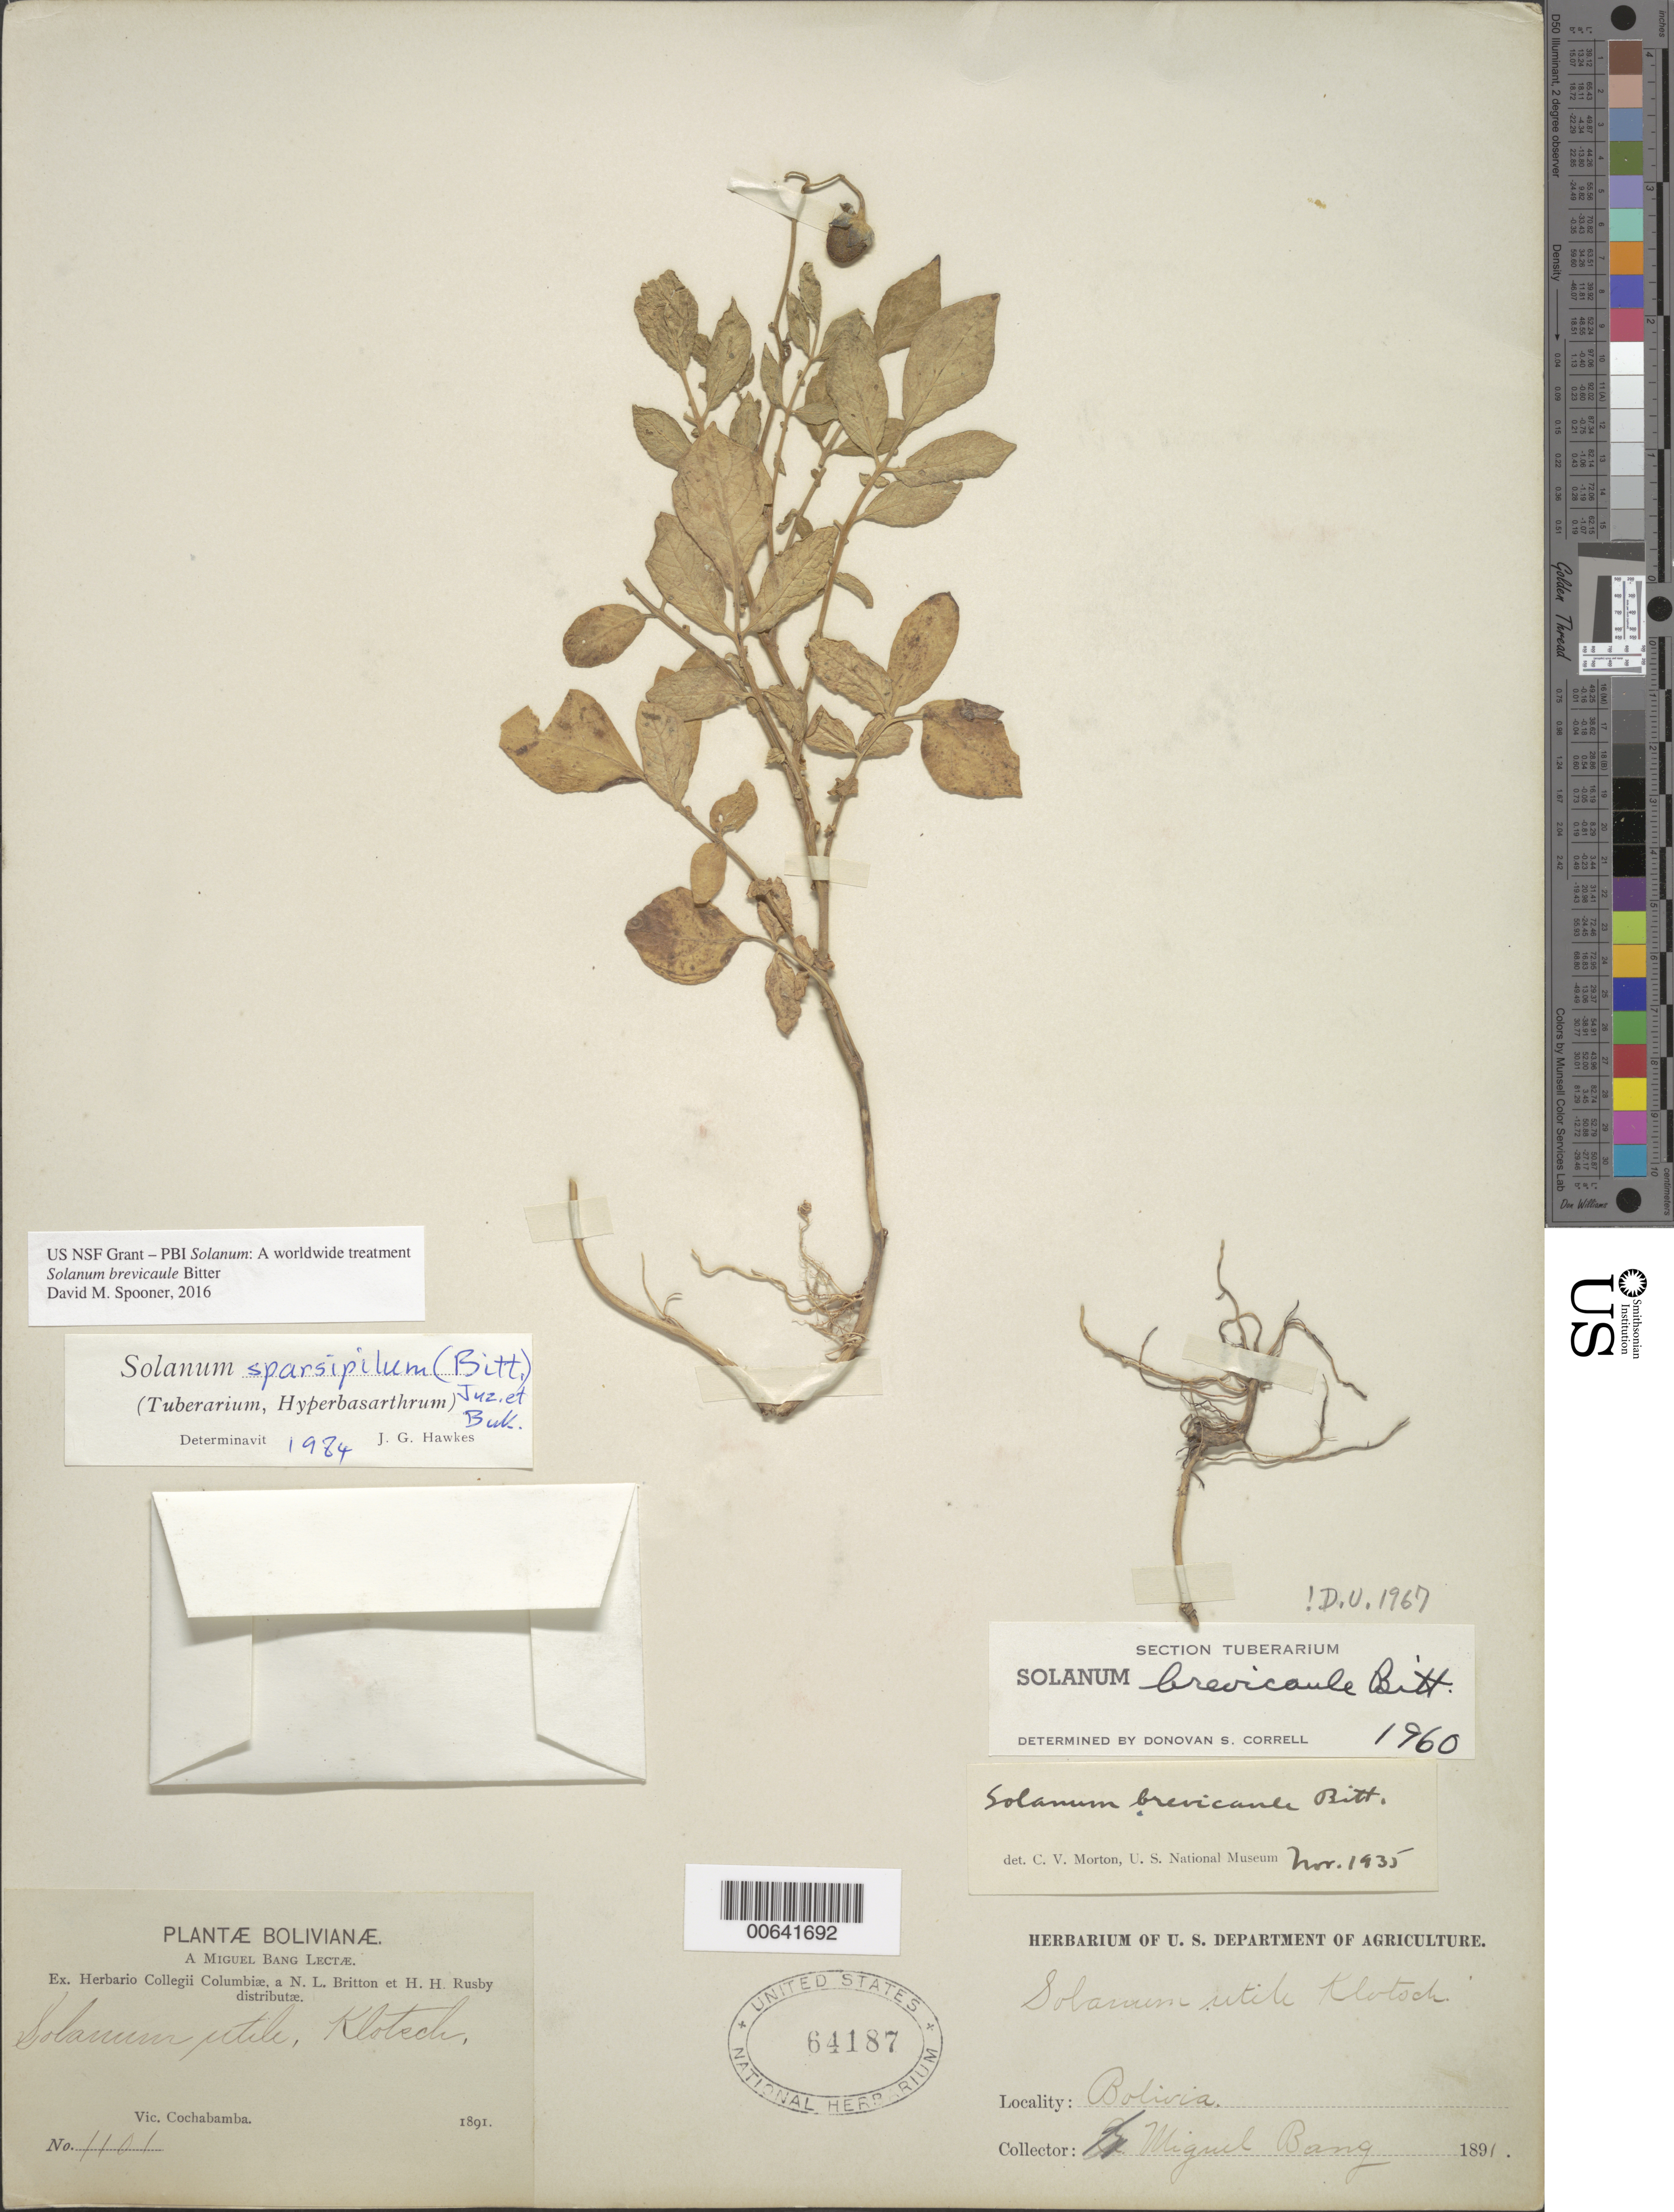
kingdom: Plantae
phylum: Tracheophyta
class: Magnoliopsida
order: Solanales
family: Solanaceae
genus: Solanum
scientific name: Solanum brevicaule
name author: Bitter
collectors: M. Bang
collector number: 1101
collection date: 1891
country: Bolivia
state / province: Cochabamba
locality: Vic. Cochabamba.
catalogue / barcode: US 64187